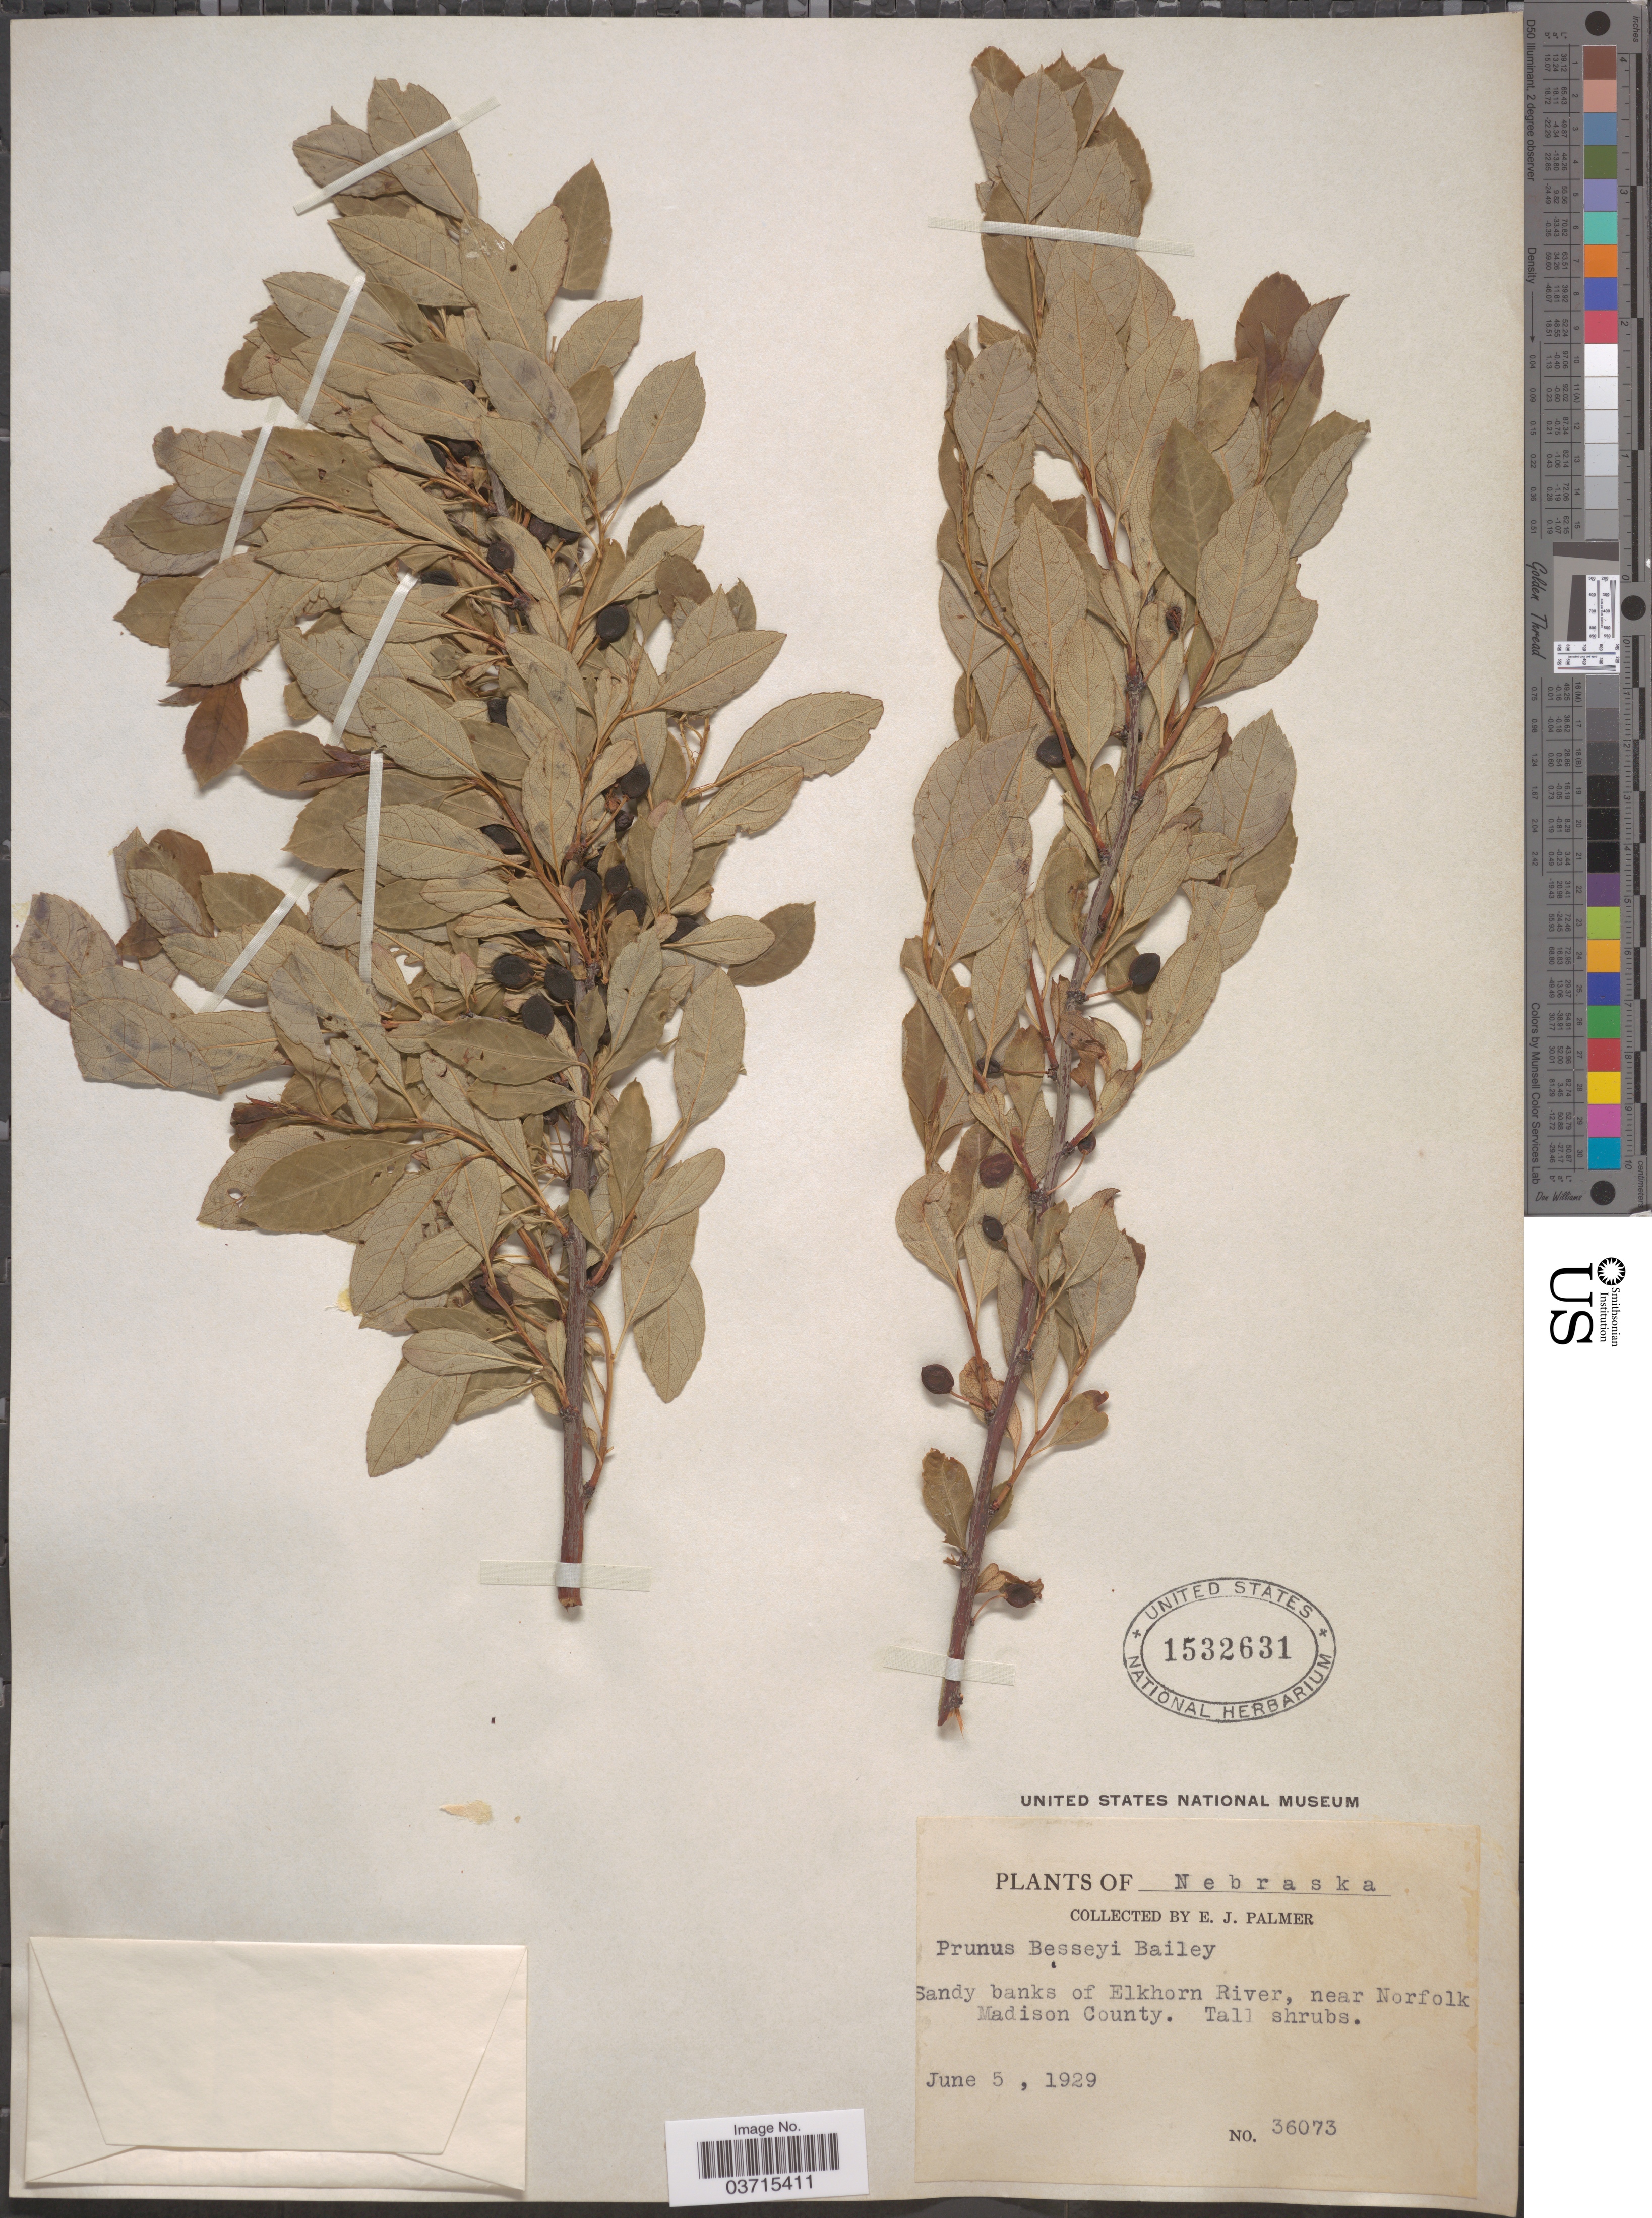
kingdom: Plantae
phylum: Tracheophyta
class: Magnoliopsida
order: Rosales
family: Rosaceae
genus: Prunus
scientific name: Prunus besseyi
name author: L.H. Bailey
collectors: E. J. Palmer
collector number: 36073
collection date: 1929-06-05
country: United States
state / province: Nebraska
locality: Elkhorn River, near Norfolk. Madison County.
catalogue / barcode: US 1532631